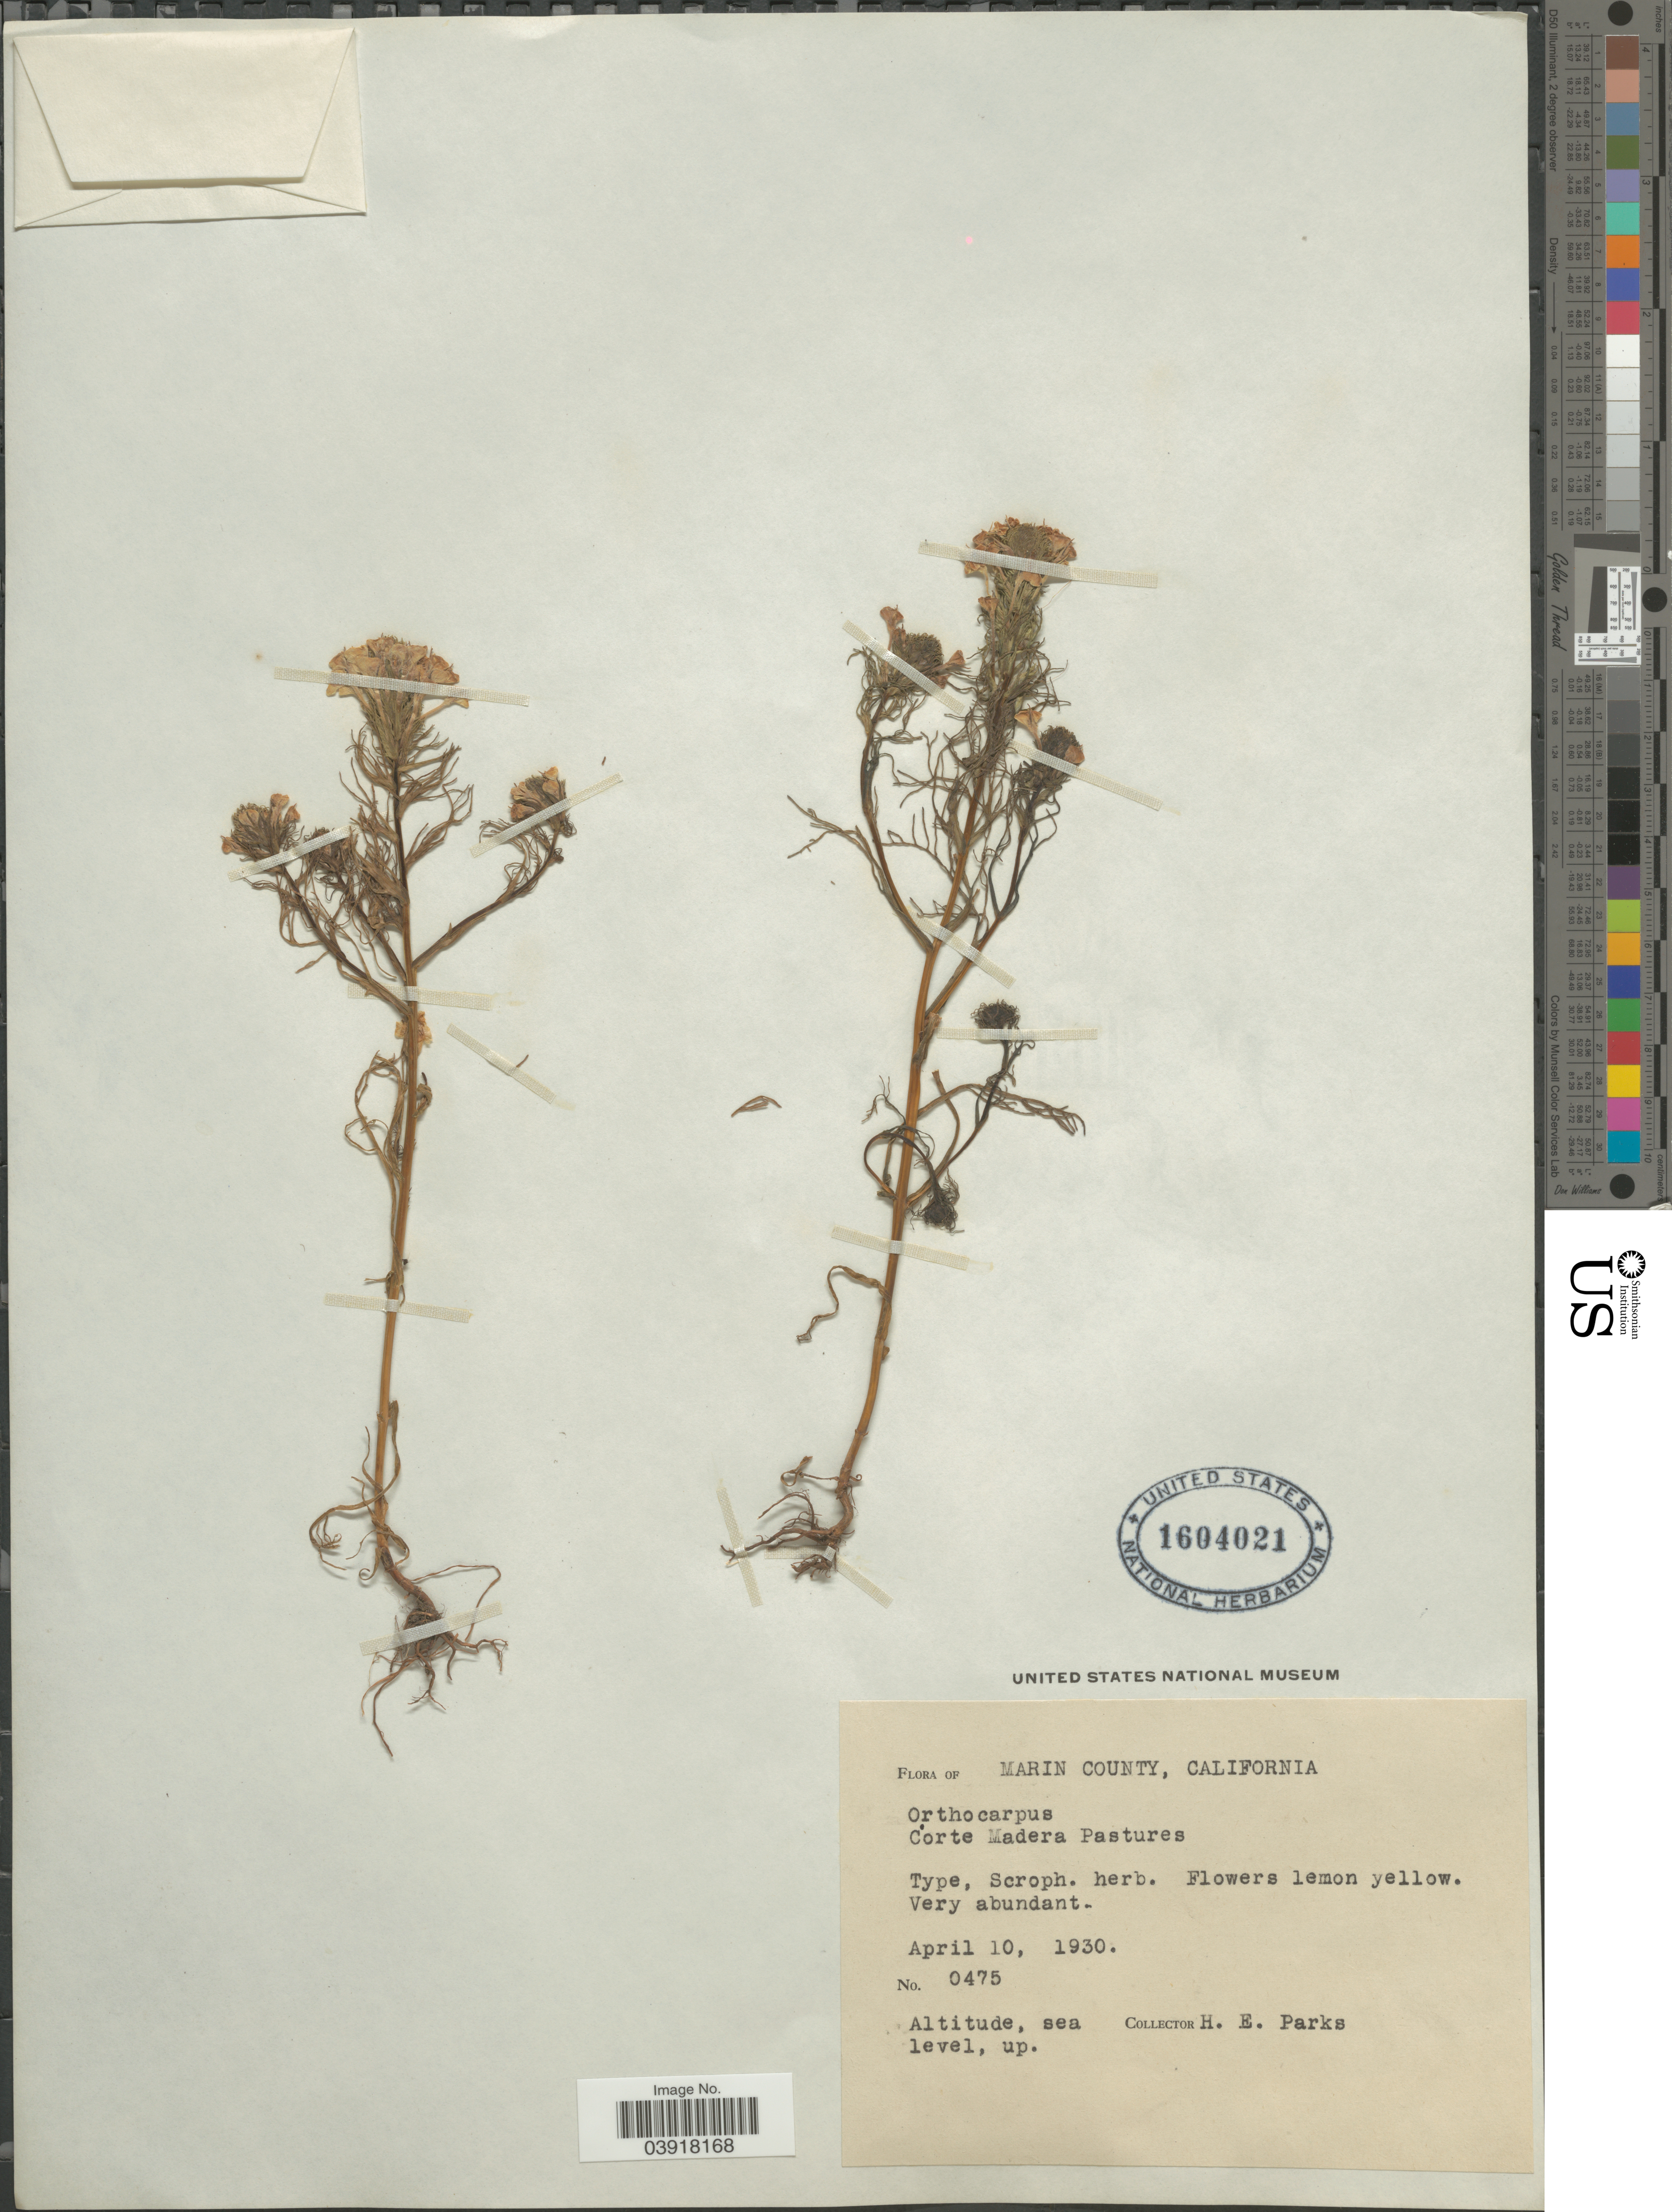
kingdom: Plantae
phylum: Tracheophyta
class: Magnoliopsida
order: Lamiales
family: Orobanchaceae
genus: Orthocarpus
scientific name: Orthocarpus sp.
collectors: H. E. Parks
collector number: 0475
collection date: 1930-04-10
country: United States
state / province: California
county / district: Marin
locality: Marin County. Corte Madera Pastures.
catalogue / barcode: US 1604021